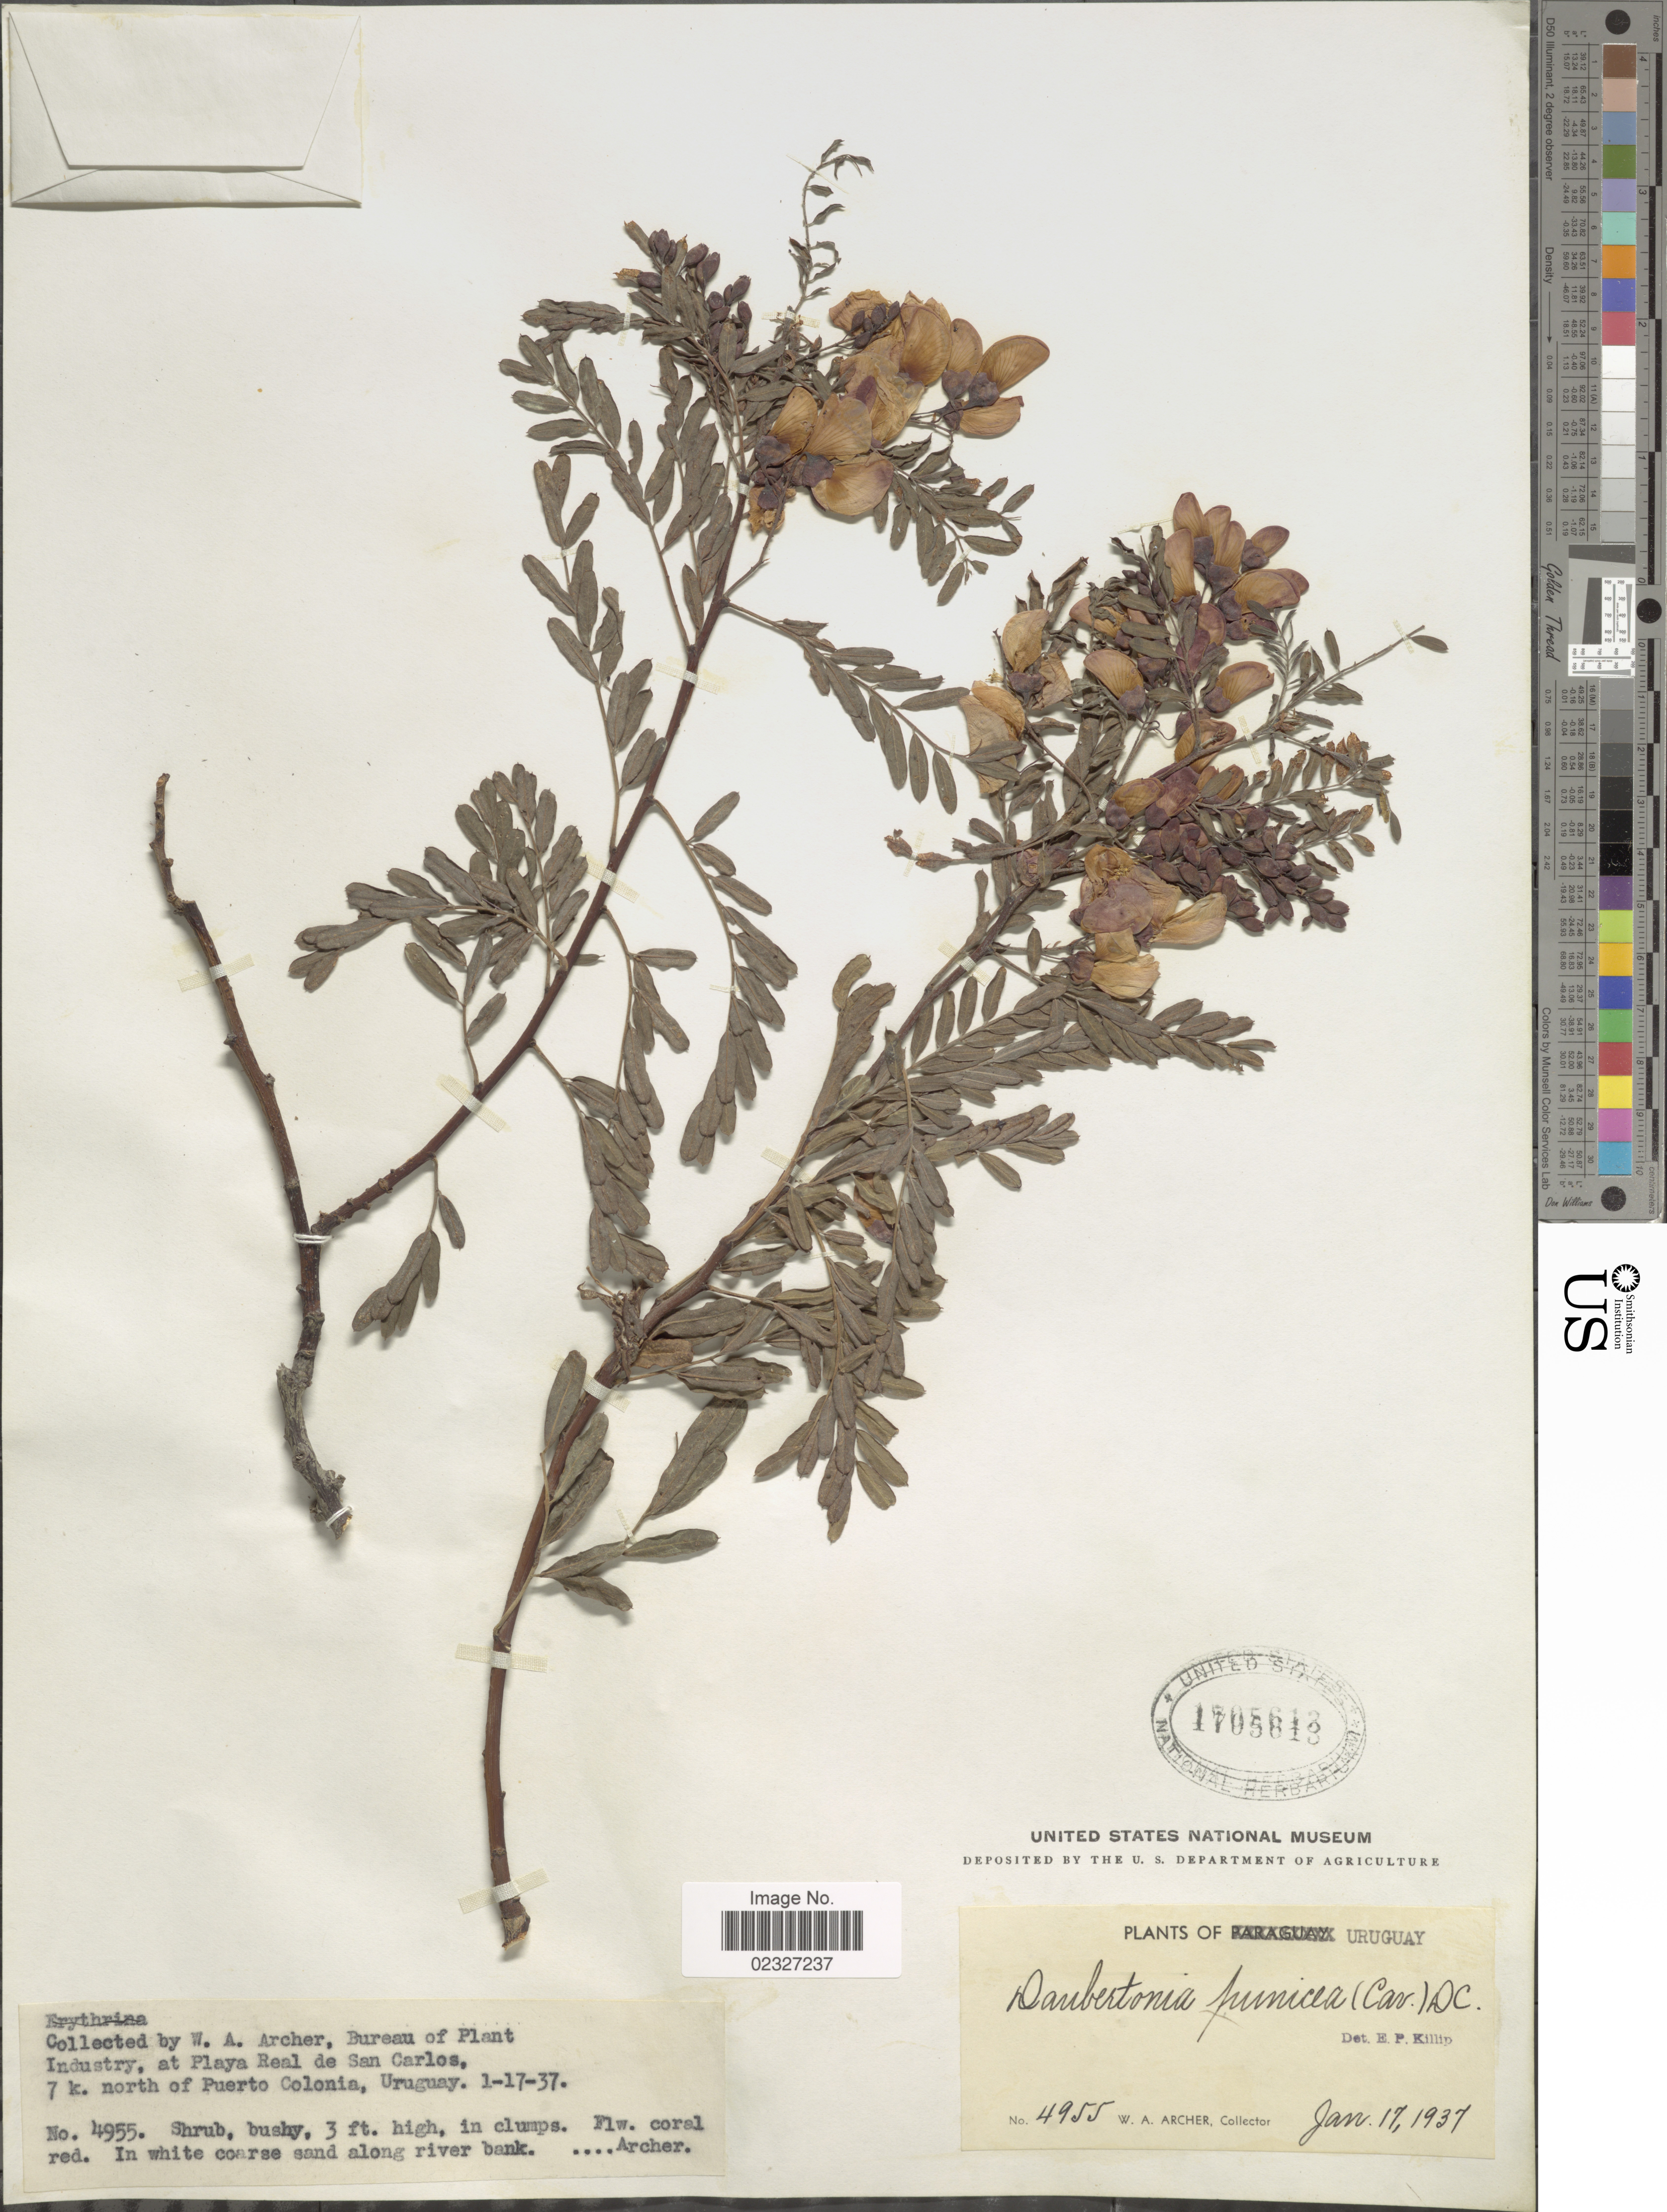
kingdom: Plantae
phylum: Tracheophyta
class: Magnoliopsida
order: Fabales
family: Fabaceae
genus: Sesbania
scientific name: Sesbania punicea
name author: (Cav.) Benth.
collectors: W. A. Archer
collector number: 4955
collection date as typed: Transcribed d/m/y: 17/1/37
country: Uruguay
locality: Laya Real de San Carlos, 7 k. north of Puerto Colonia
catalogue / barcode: US 1705613